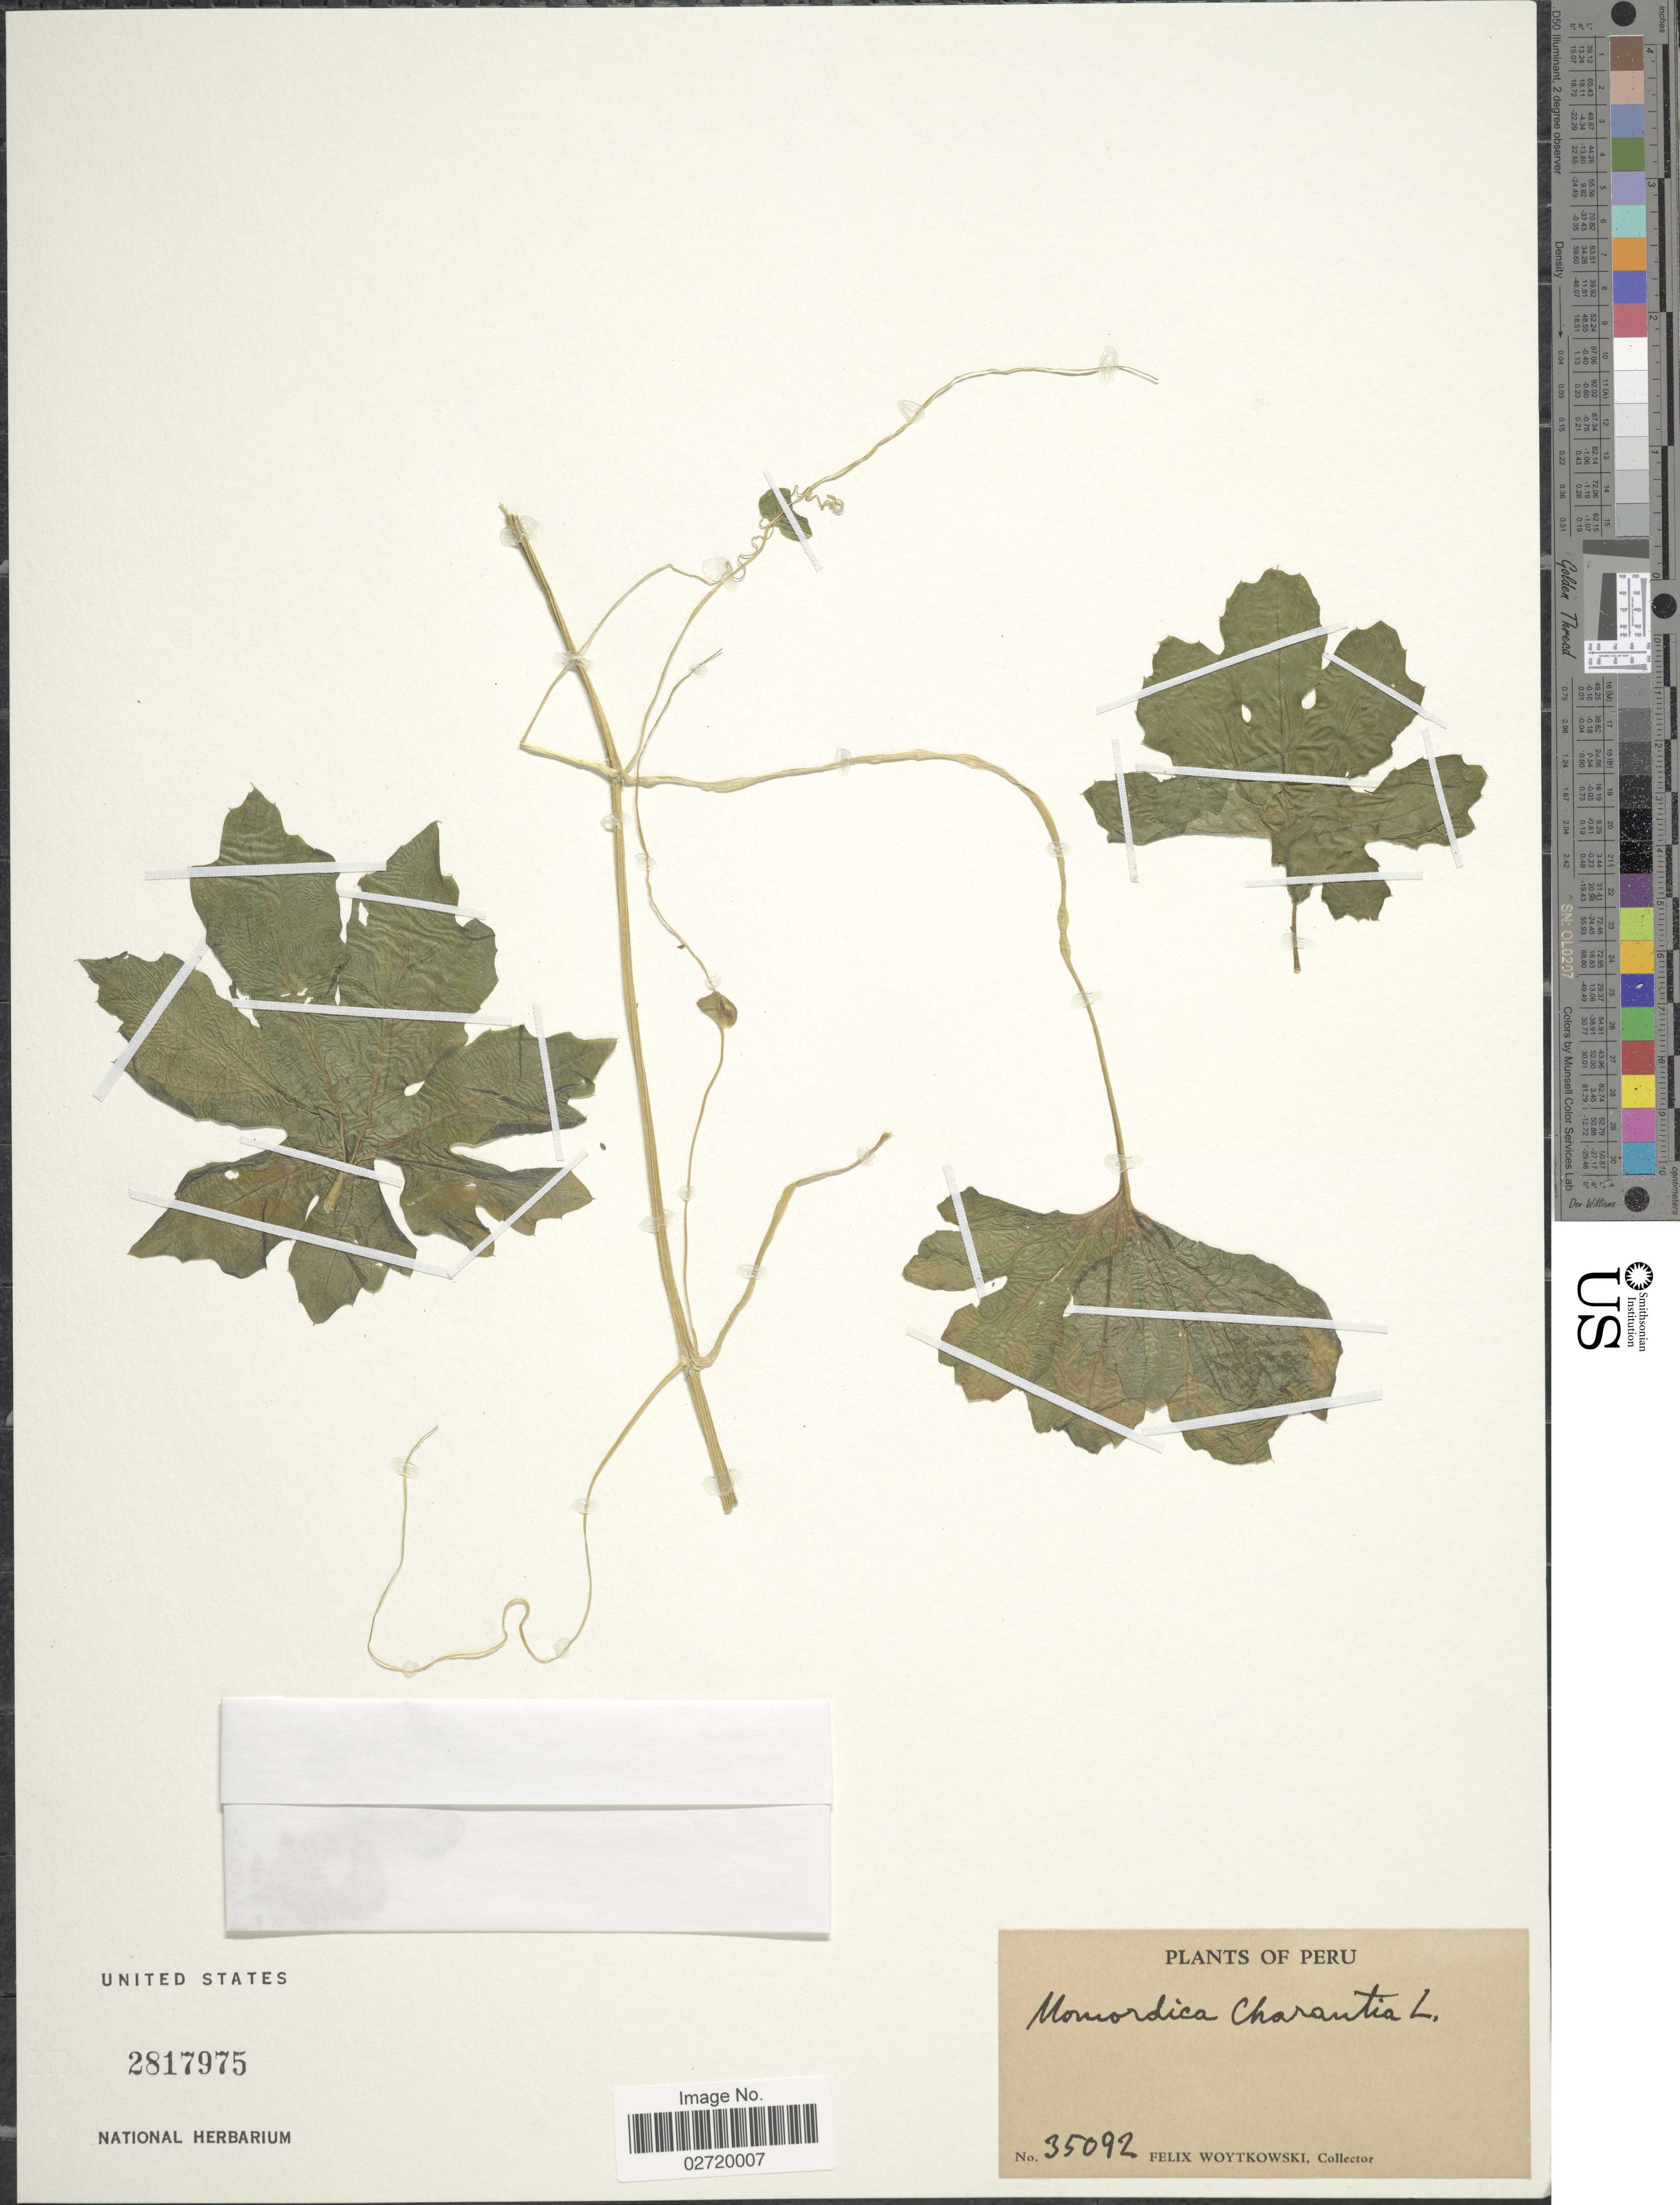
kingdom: Plantae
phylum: Tracheophyta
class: Magnoliopsida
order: Cucurbitales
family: Cucurbitaceae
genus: Momordica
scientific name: Momordica charantia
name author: L.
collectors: F. Woytkowski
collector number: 35092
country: Peru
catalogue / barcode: US 2817975